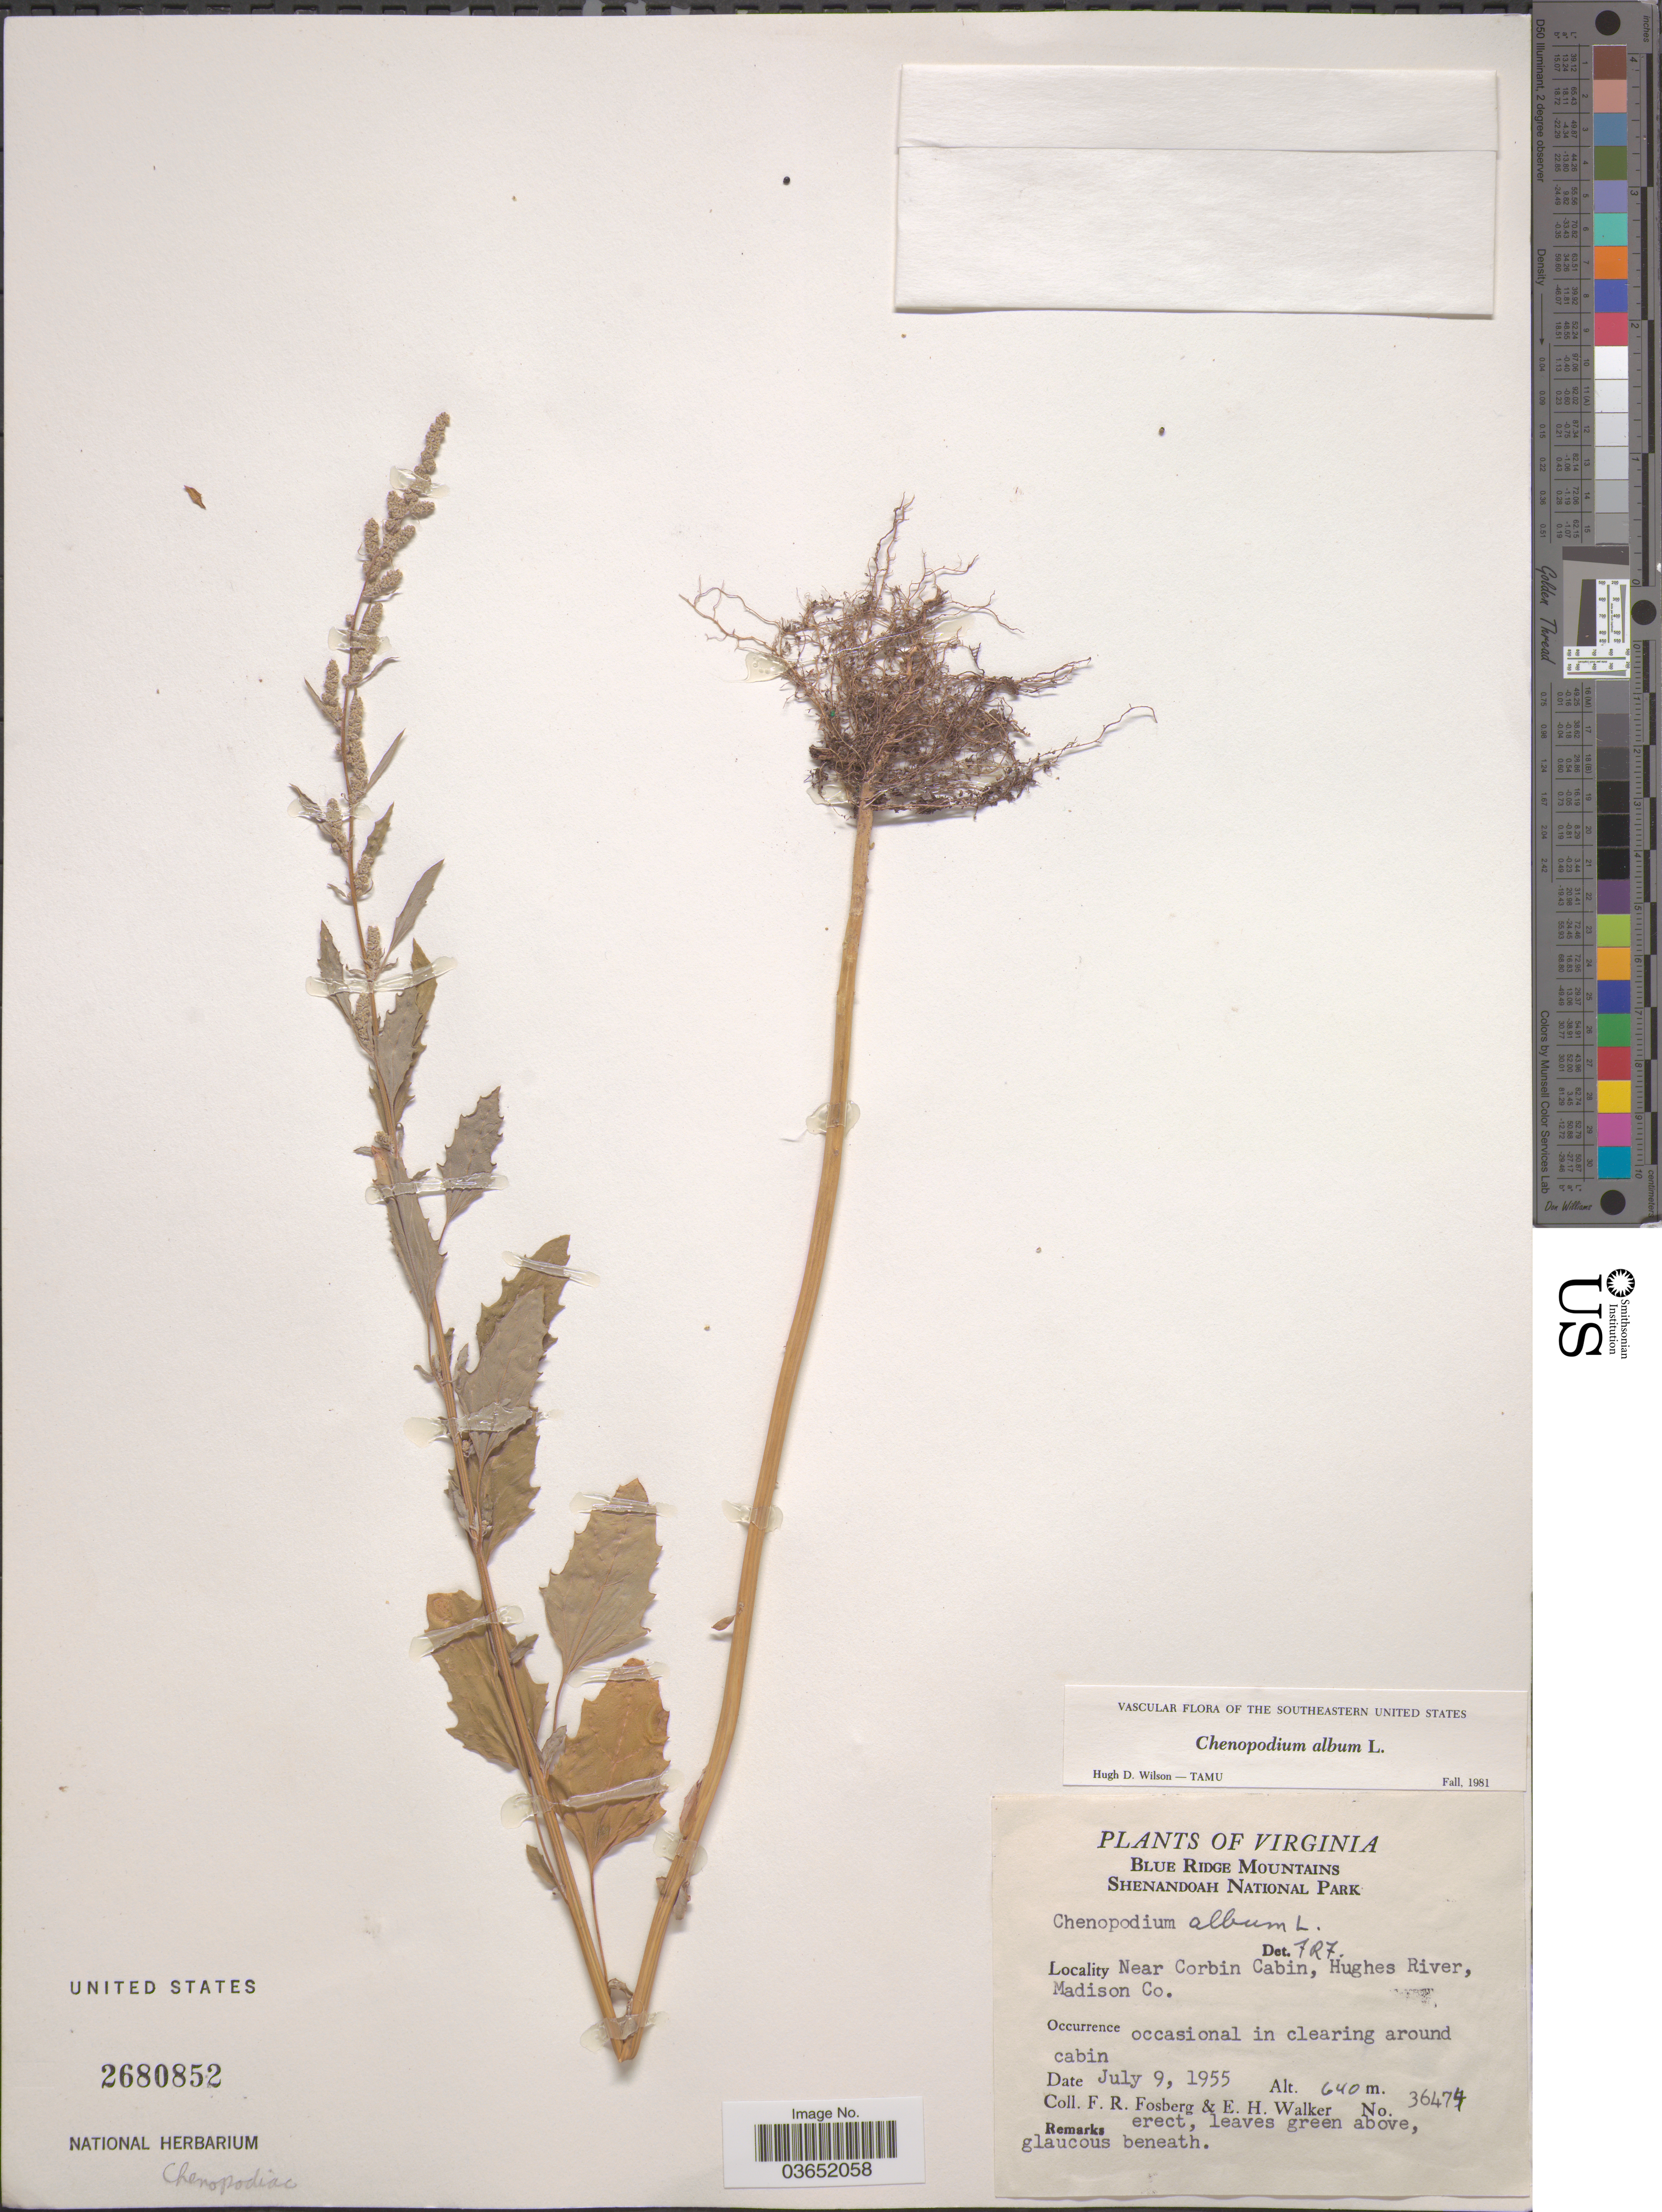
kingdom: Plantae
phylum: Tracheophyta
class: Magnoliopsida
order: Caryophyllales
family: Amaranthaceae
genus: Chenopodium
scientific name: Chenopodium album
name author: L.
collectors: F. R. Fosberg & E. H. Walker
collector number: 36474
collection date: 1955-07-09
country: United States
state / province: Virginia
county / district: Madison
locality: Blue Ridge Mountains. Shenandoah National Park. Near Corbin Cabin, Hughes River, Madison Co.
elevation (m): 640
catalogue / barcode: US 2680852